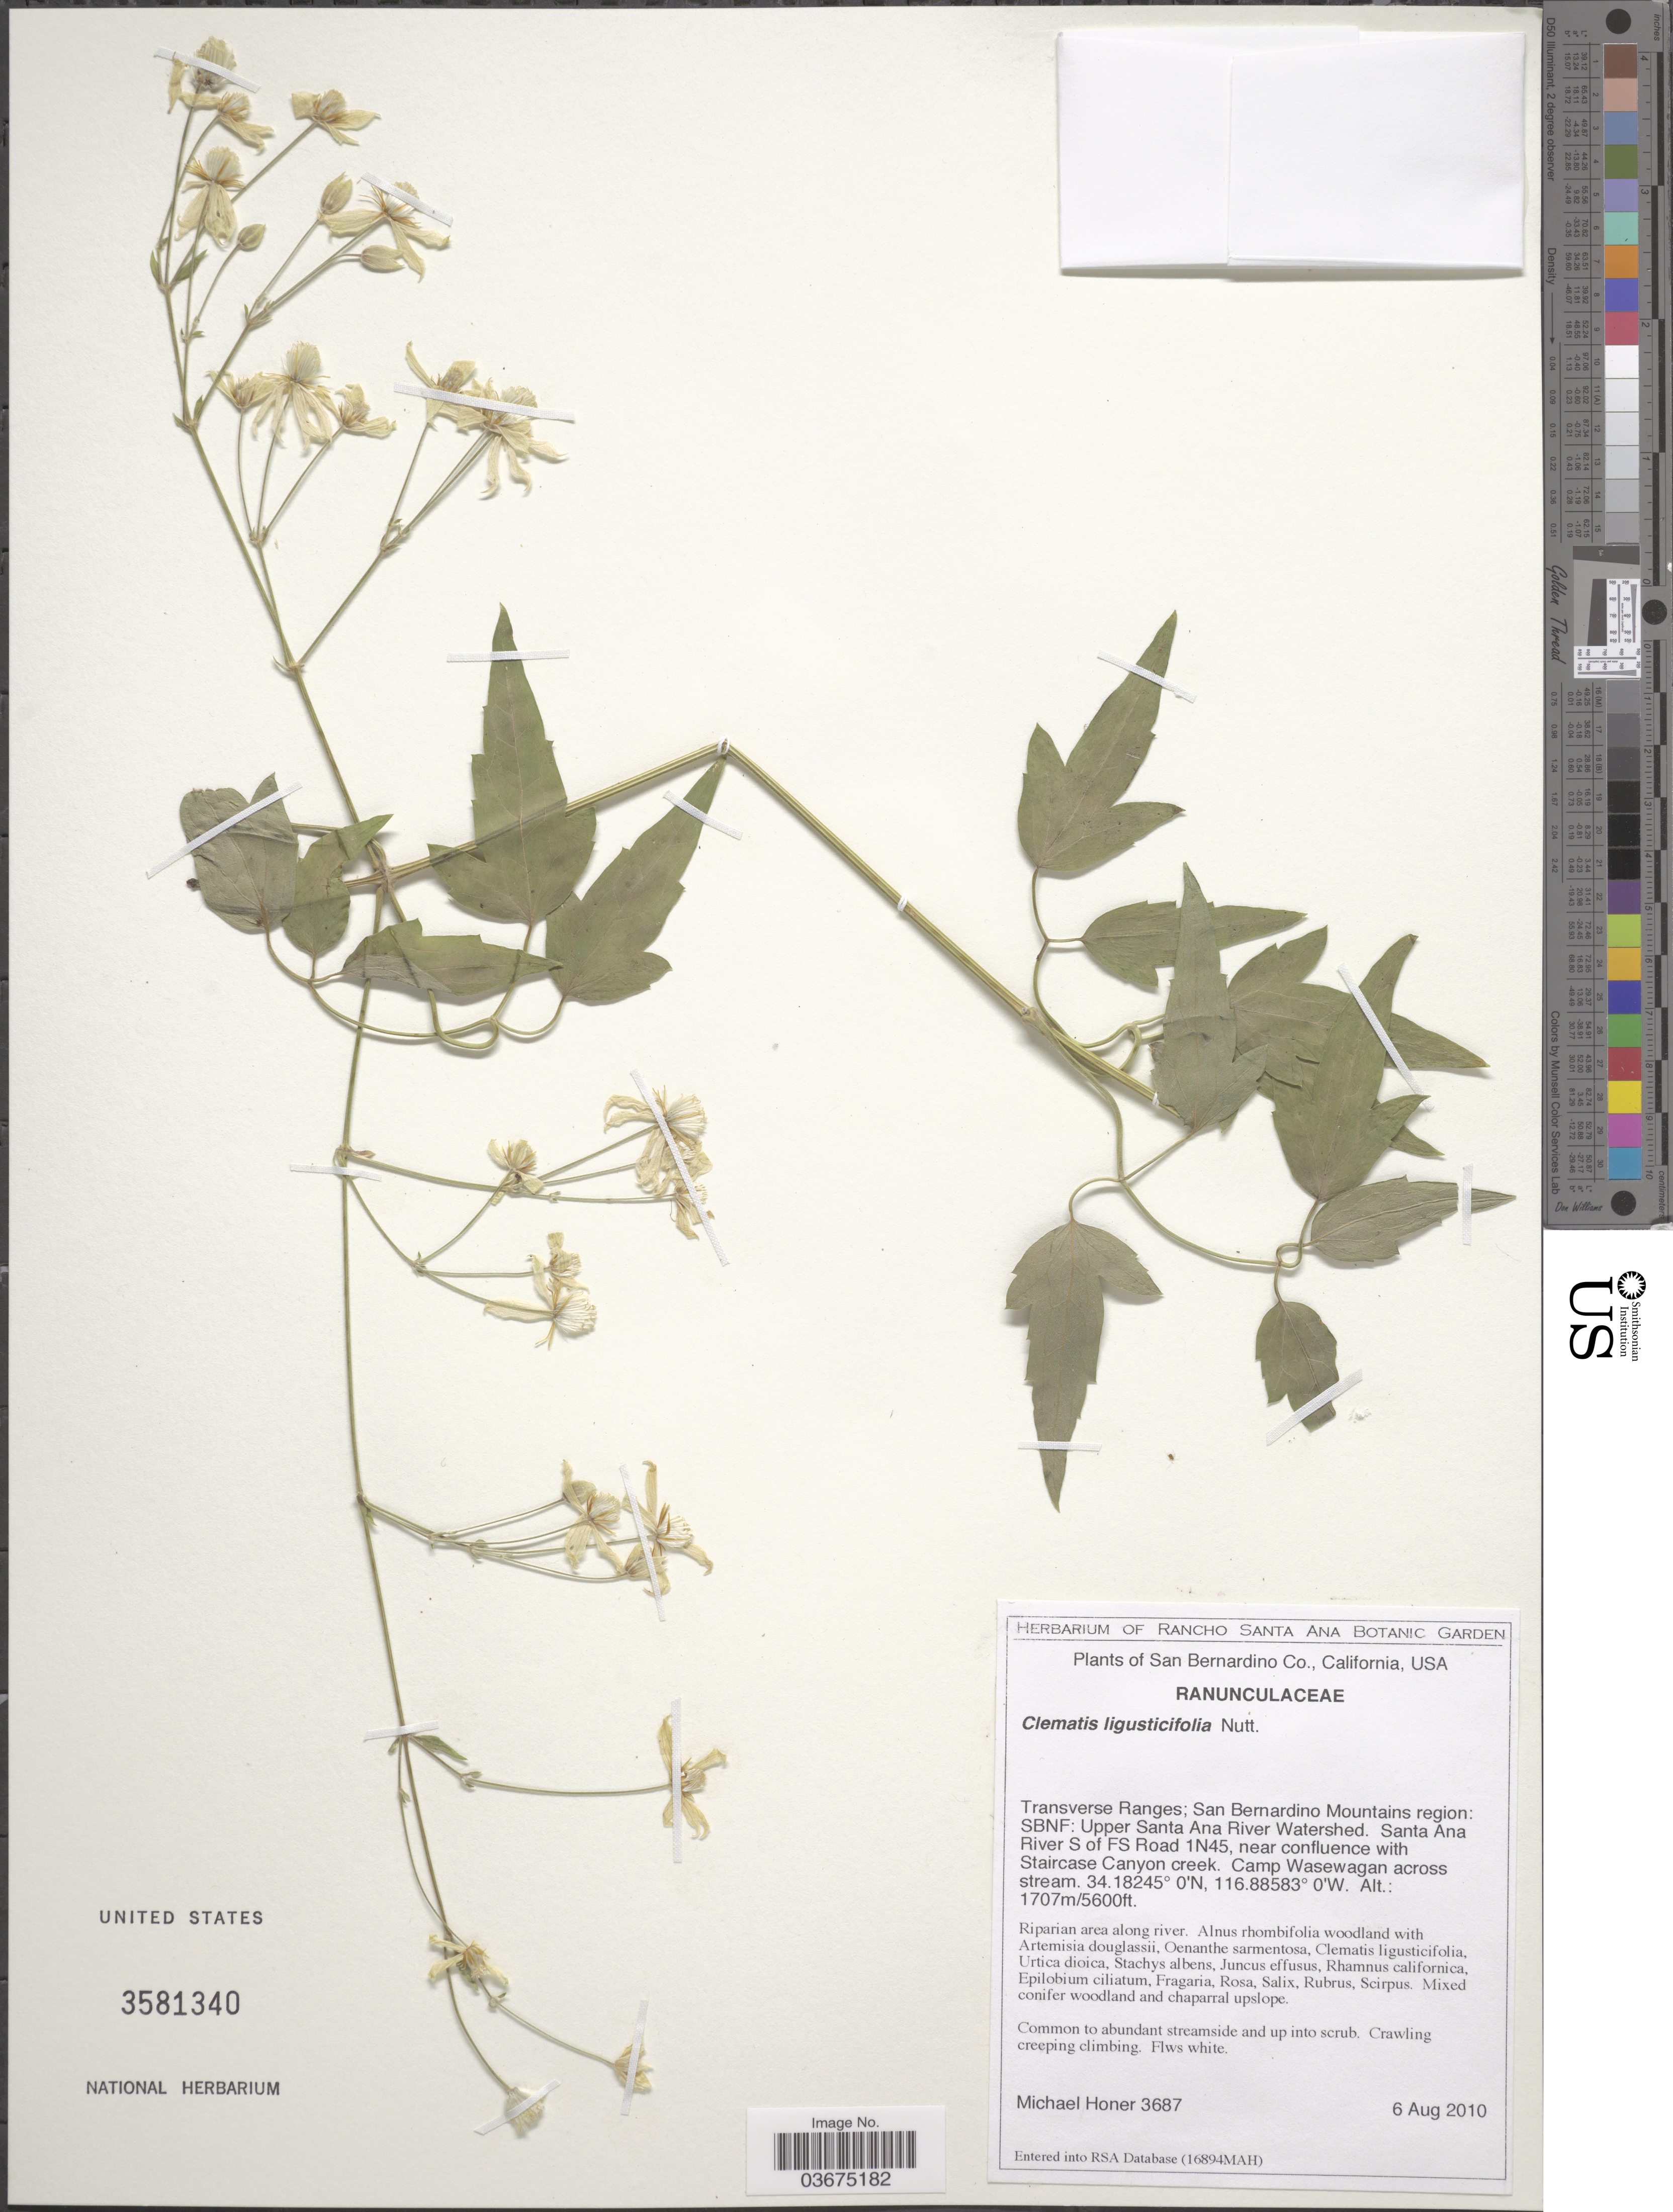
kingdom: Plantae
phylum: Tracheophyta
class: Magnoliopsida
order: Ranunculales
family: Ranunculaceae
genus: Clematis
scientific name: Clematis ligusticifolia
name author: Nutt.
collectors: M. Höner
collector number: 3687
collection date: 2010-08-06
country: United States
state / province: California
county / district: San Bernardino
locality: San Bernardino Co. Transverse Ranges; San Bernardino Mountains region: SBNF: Upper Santa Ana River Watershed. Santa Ana River S of FS Road 1N45, near confluence with Staircase Canyon creek. Camp Wasewagan across stream. Riparian area along river.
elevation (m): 1707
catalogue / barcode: US 3581340